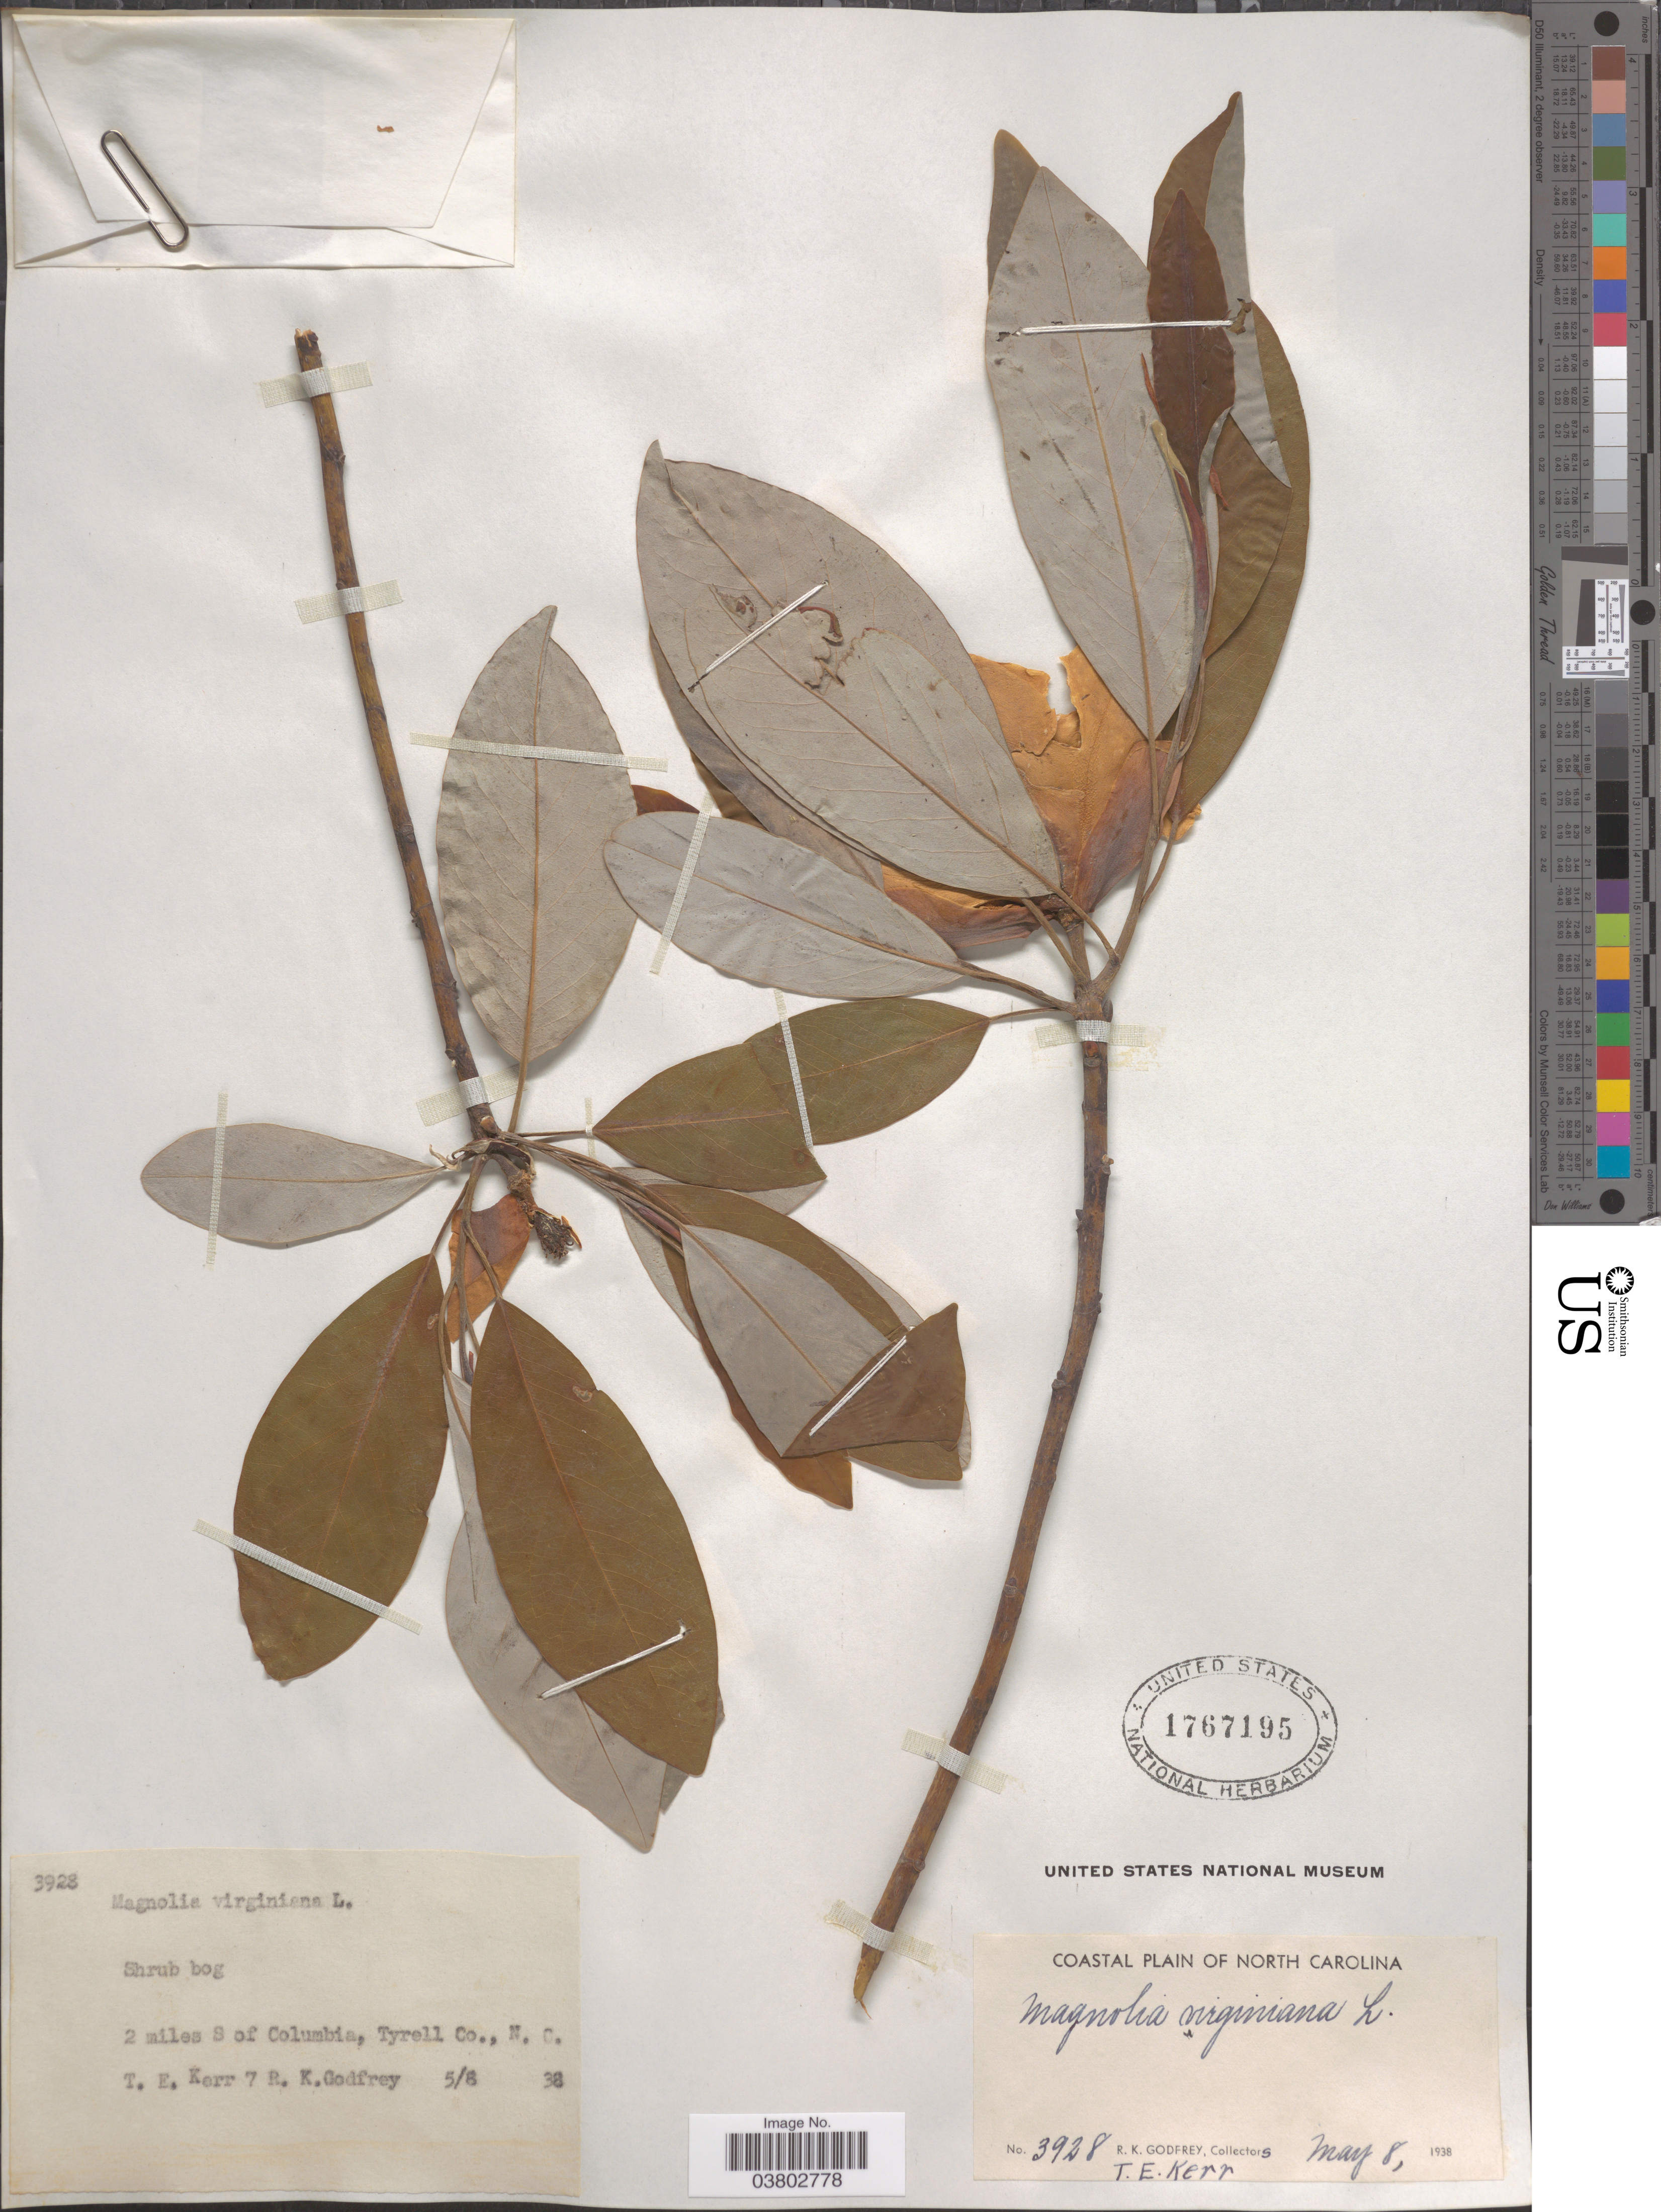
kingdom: Plantae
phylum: Tracheophyta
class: Magnoliopsida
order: Magnoliales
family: Magnoliaceae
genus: Magnolia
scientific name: Magnolia virginiana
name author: L.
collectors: R. K. Godfrey & T. E. Kerr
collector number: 3928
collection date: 1938-05-08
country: United States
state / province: North Carolina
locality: Coastal Plain of North Carolina. 2 miles S of Columbia, Tyrell Co.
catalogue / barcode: US 1767195